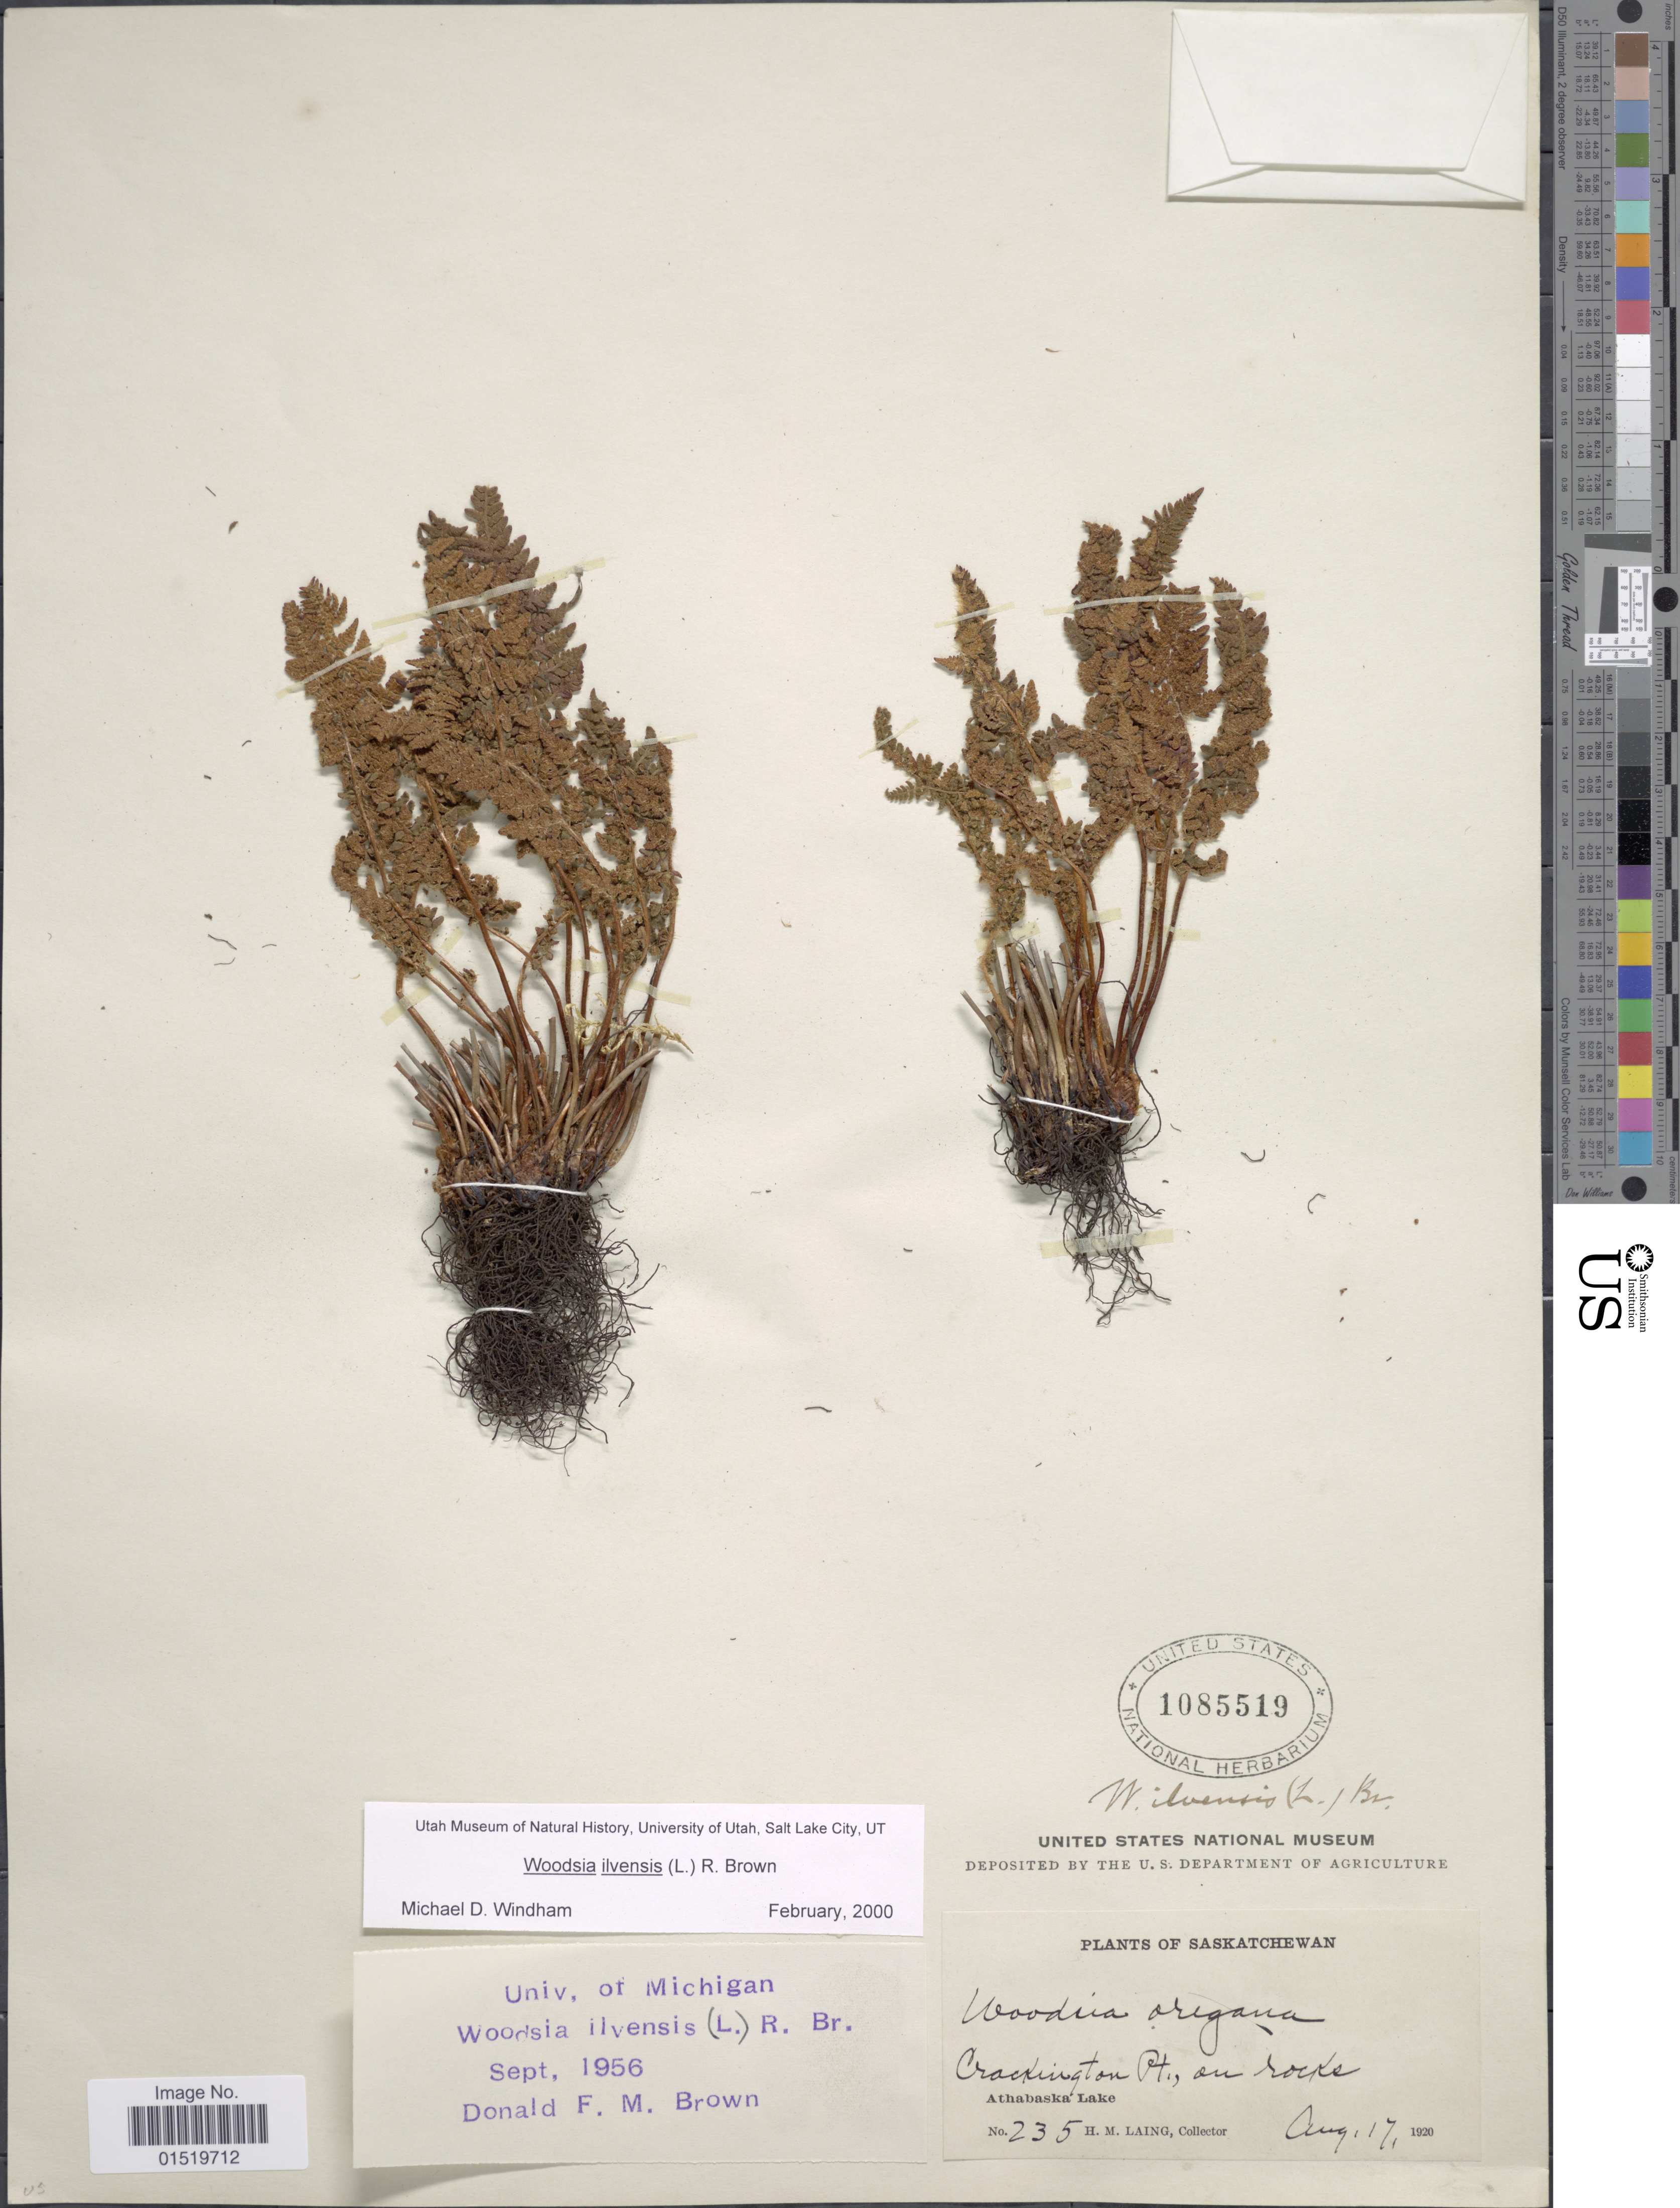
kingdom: Plantae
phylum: Tracheophyta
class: Polypodiopsida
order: Polypodiales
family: Woodsiaceae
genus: Woodsia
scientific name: Woodsia ilvensis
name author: (L.) R. Br.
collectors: H. Laing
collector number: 235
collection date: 1920-08-17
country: Canada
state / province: Saskatchewan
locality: Crakington Pt, on rocks, Athabaska Lake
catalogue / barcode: US 1085519